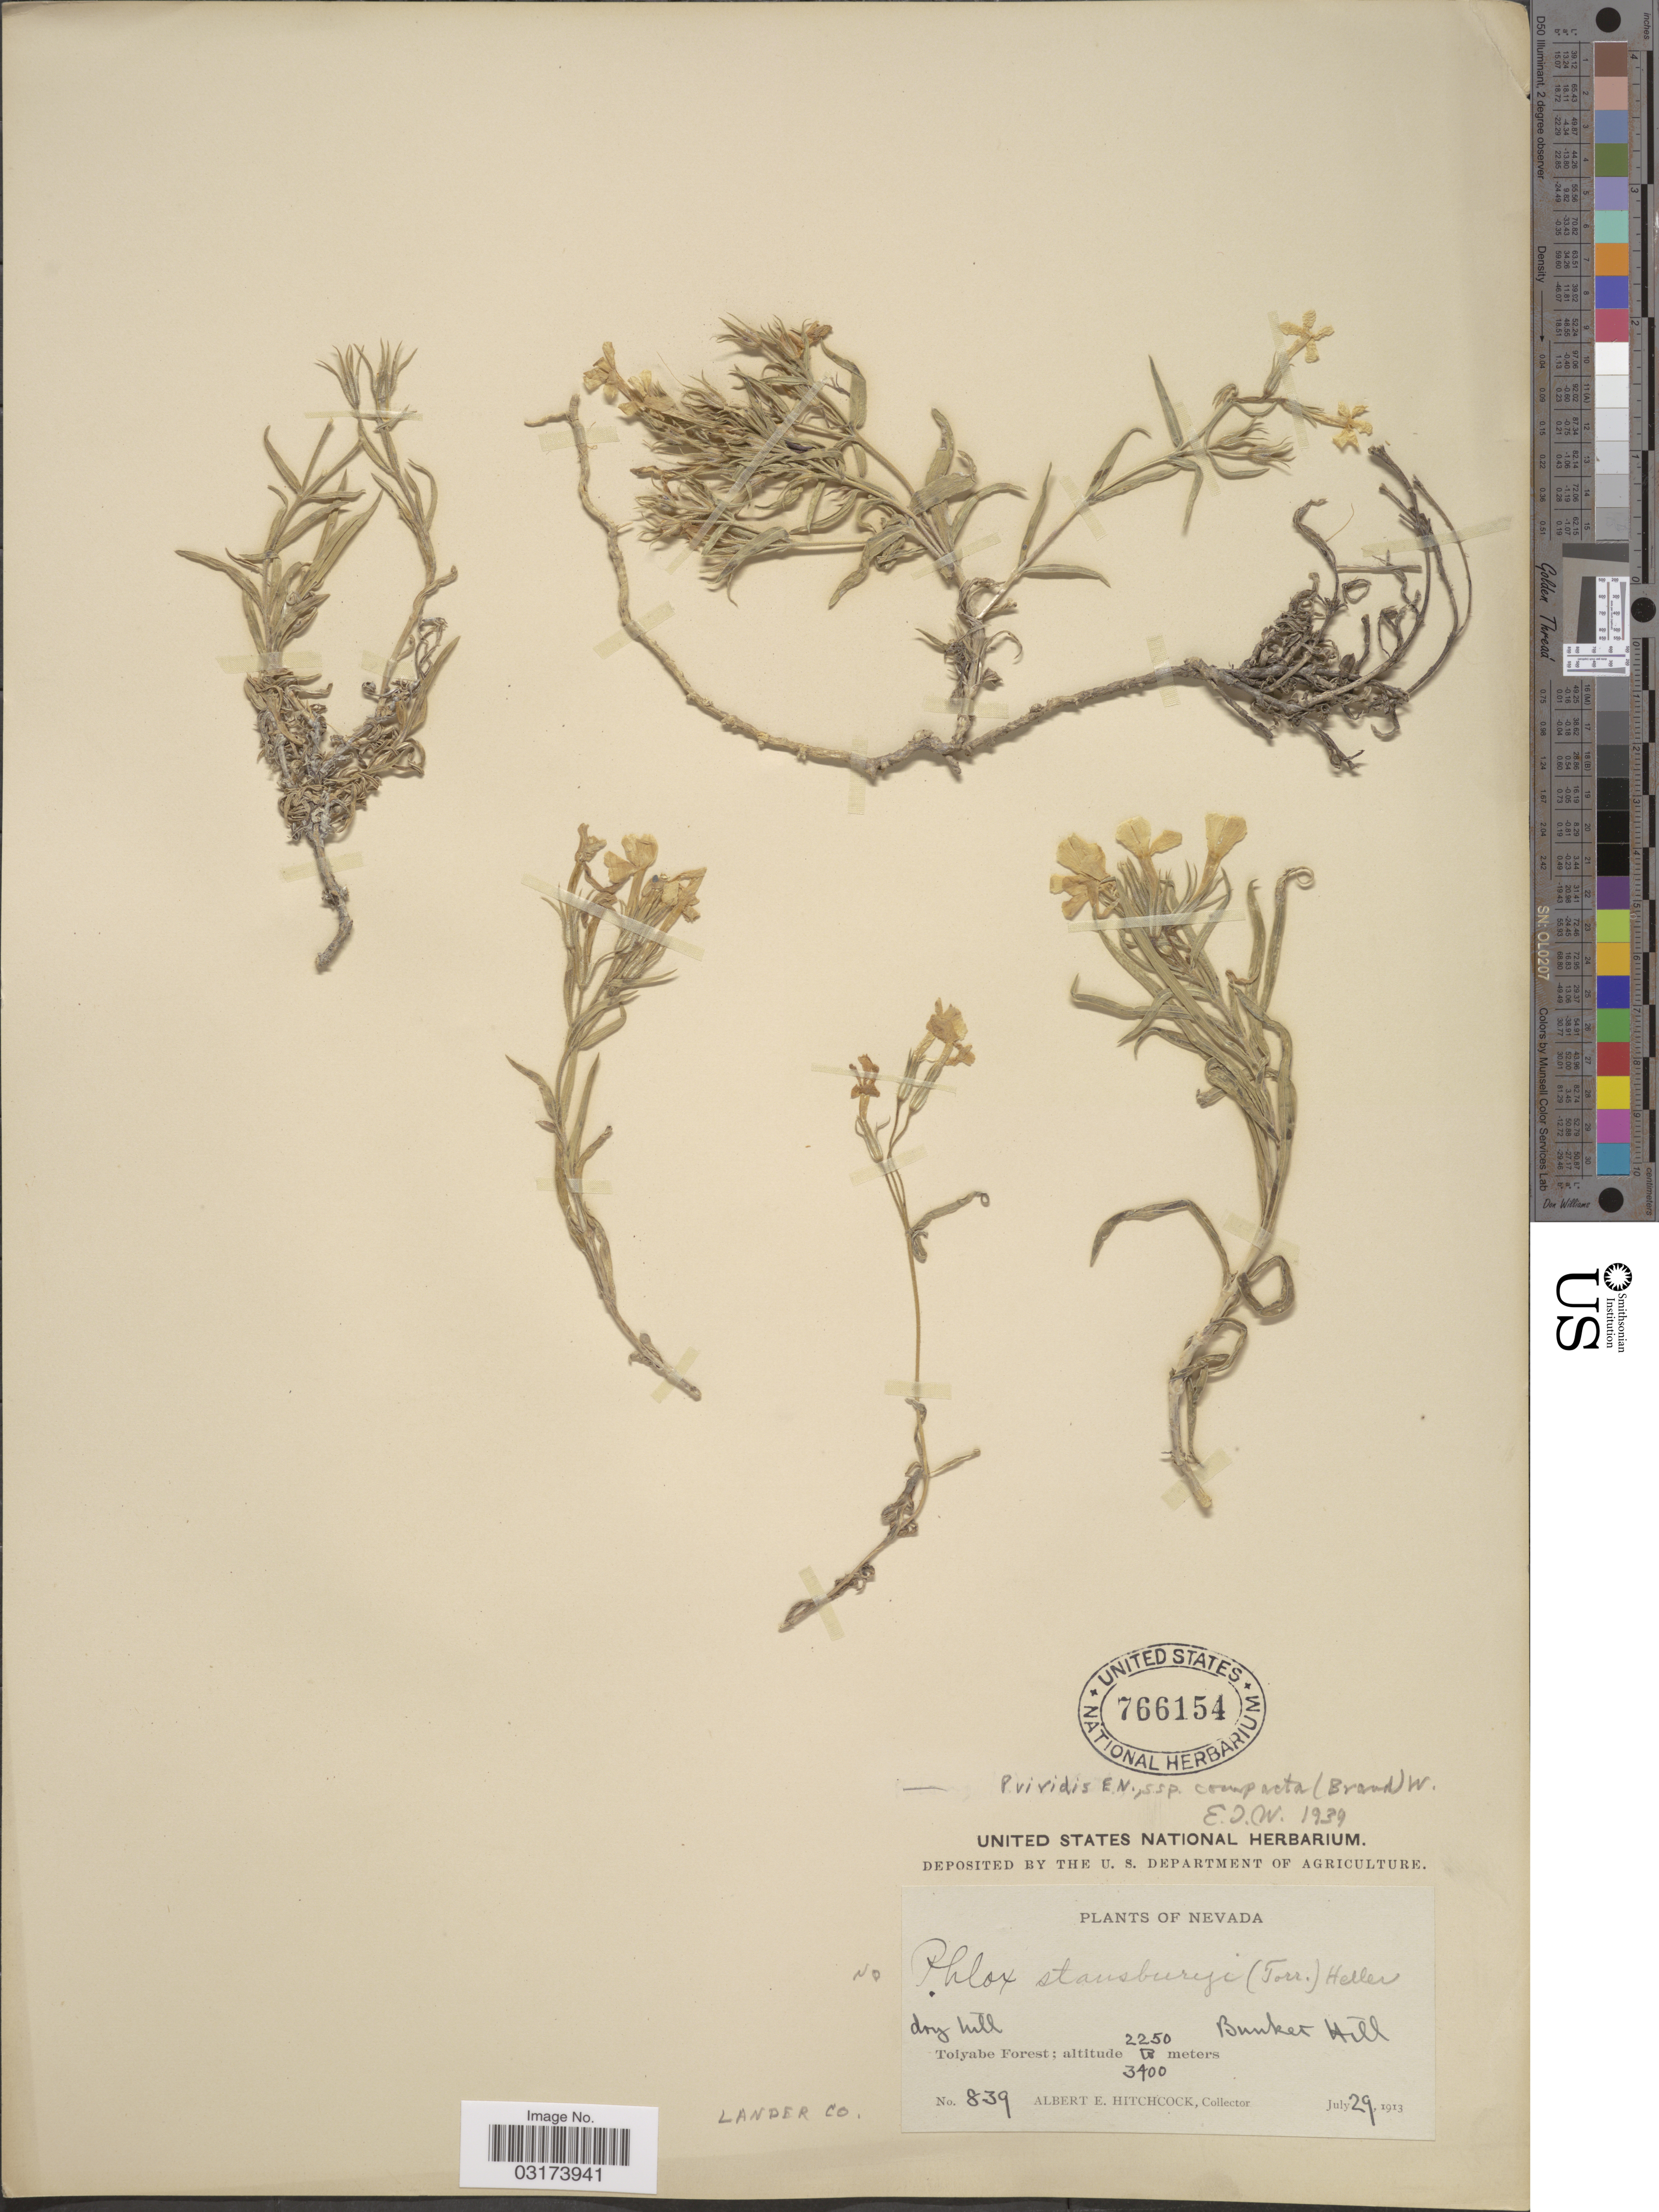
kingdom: Plantae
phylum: Tracheophyta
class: Magnoliopsida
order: Ericales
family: Polemoniaceae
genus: Phlox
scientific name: Phlox longifolia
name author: Nutt.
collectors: A. Hitchcock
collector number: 839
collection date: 1913-07-29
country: United States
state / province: Nevada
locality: Bunker Hill, Toiyabe Forest, Lander Co.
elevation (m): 2250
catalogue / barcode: US 766154